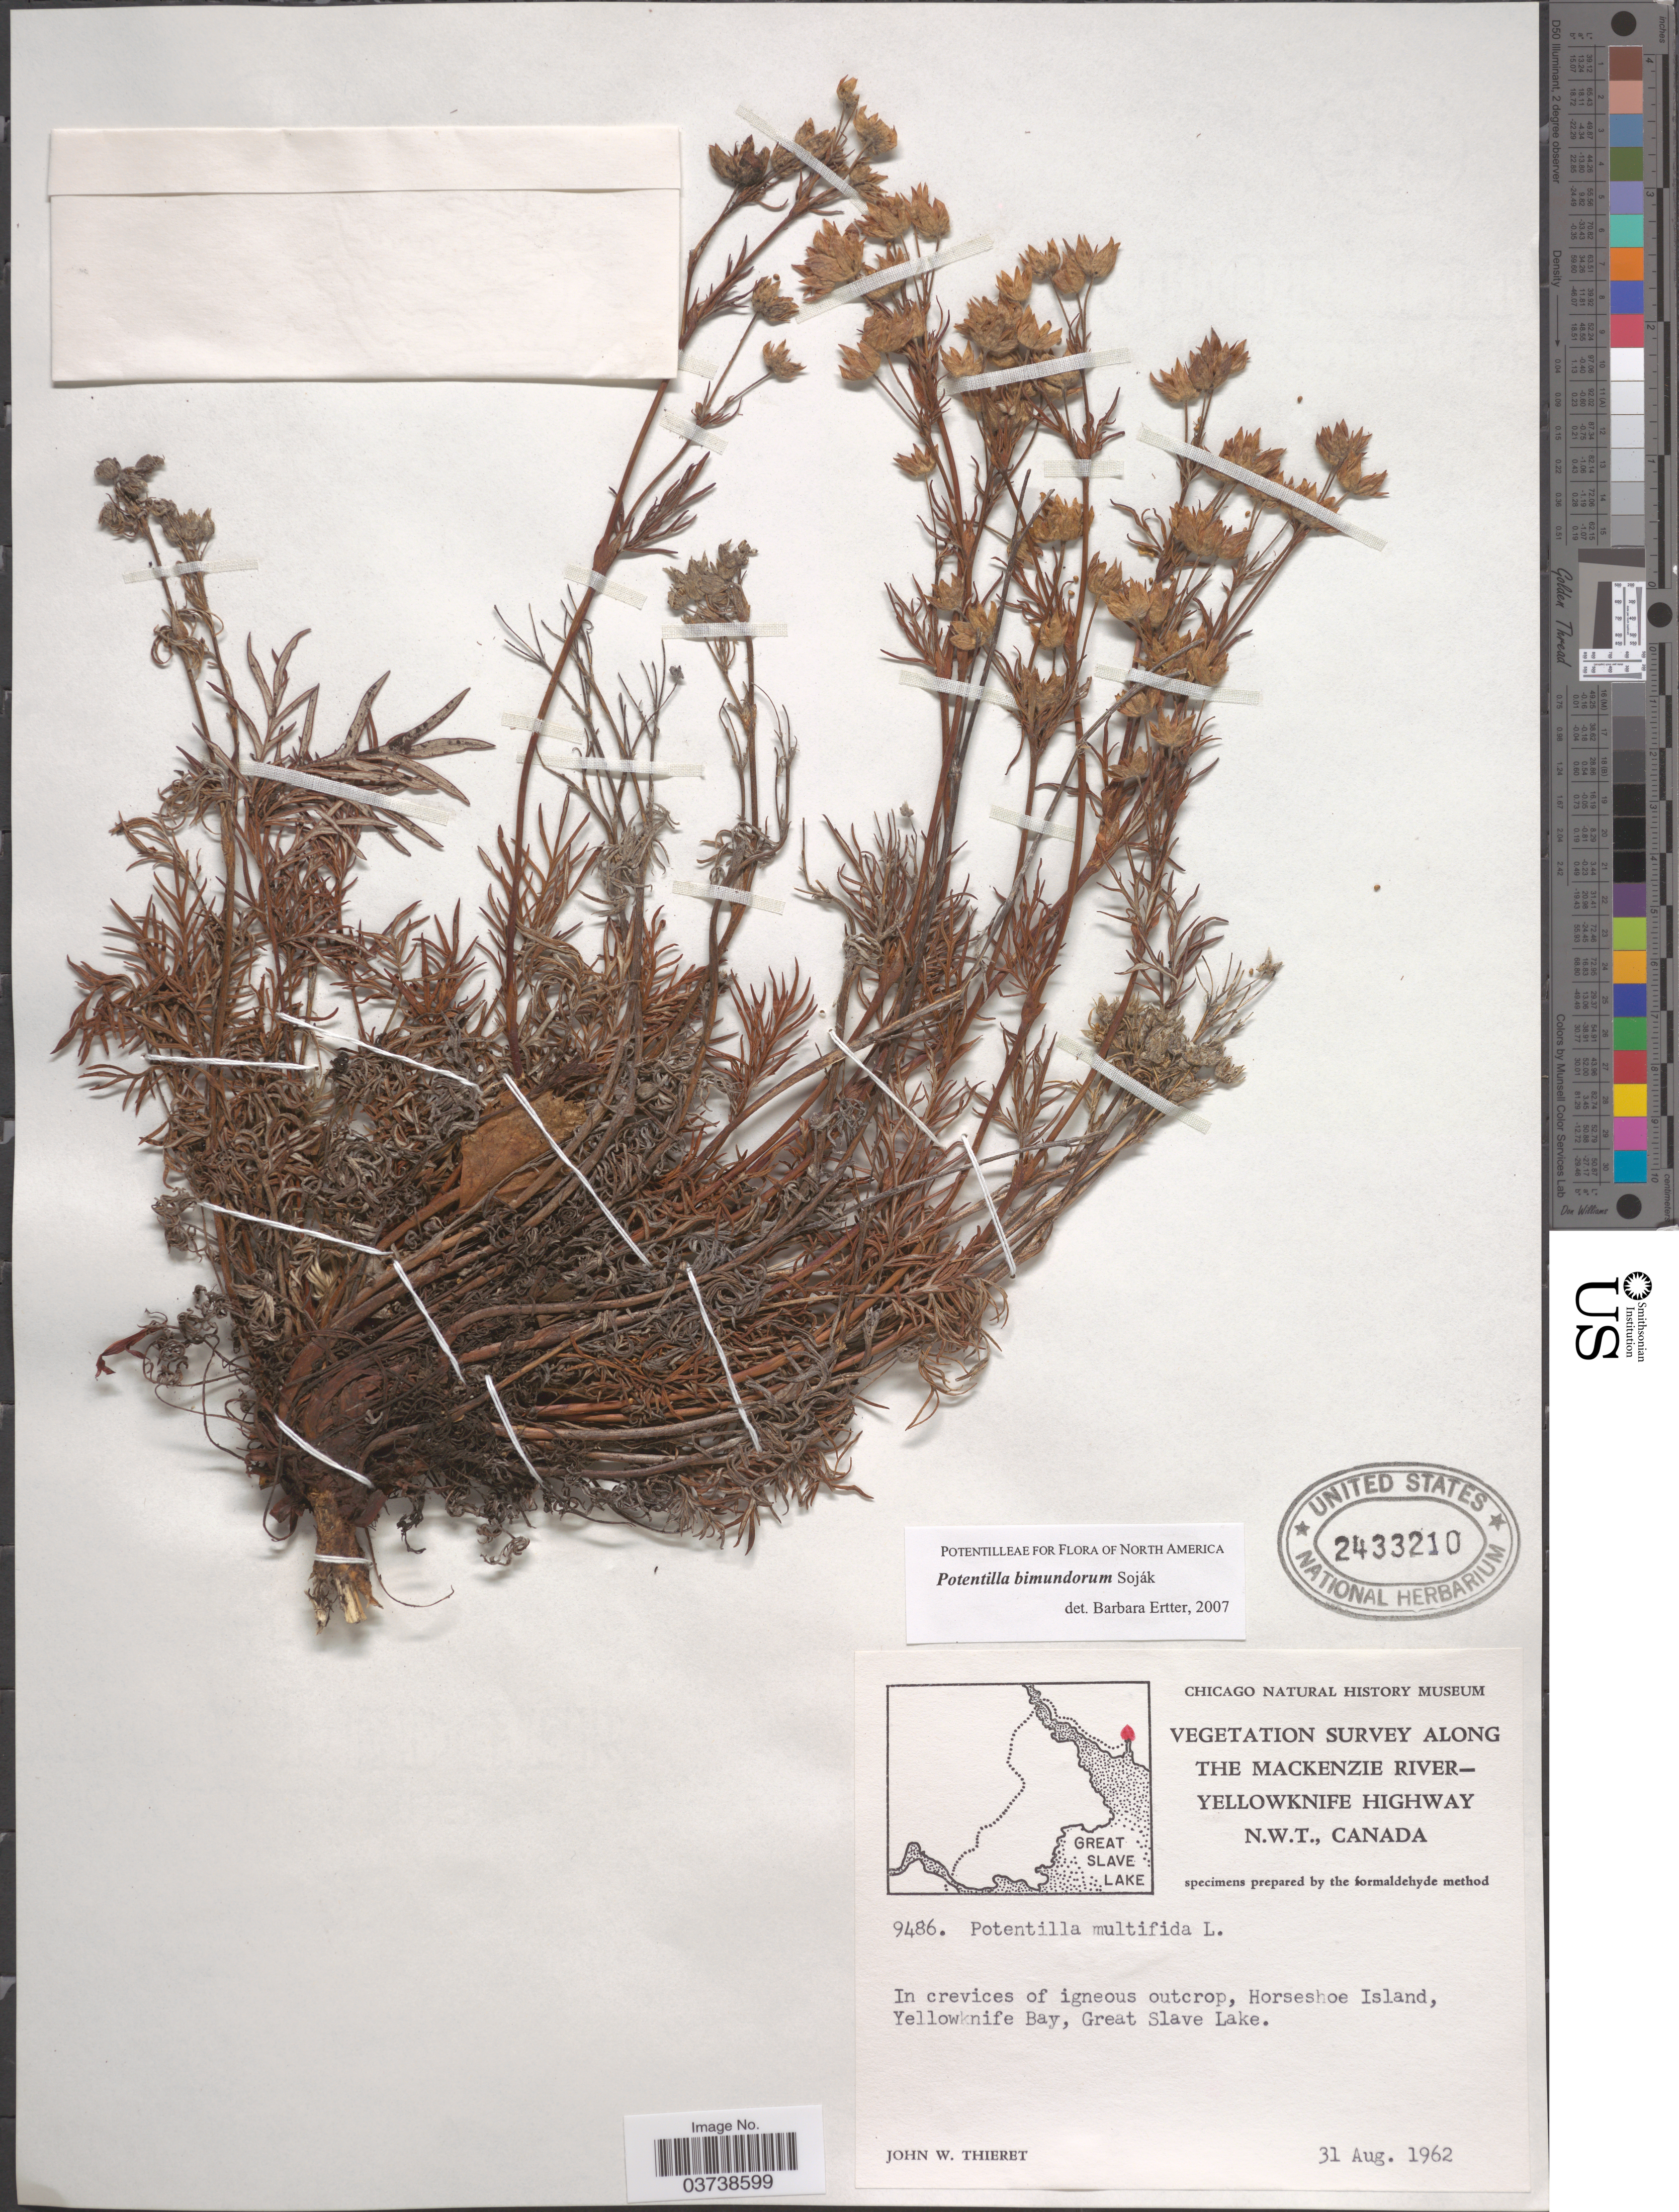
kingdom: Plantae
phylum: Tracheophyta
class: Magnoliopsida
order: Rosales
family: Rosaceae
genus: Potentilla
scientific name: Potentilla bimundorum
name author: Soják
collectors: J. W. Thieret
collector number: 9486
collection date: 1962-08-31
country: Canada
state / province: Northwest Territories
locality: Along the Mackenzie River-Yellowknife Highway. In crevices of igneous outcrop, Horseshoe Island, Yellowknife Bay, Great Slave Lake.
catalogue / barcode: US 2433210